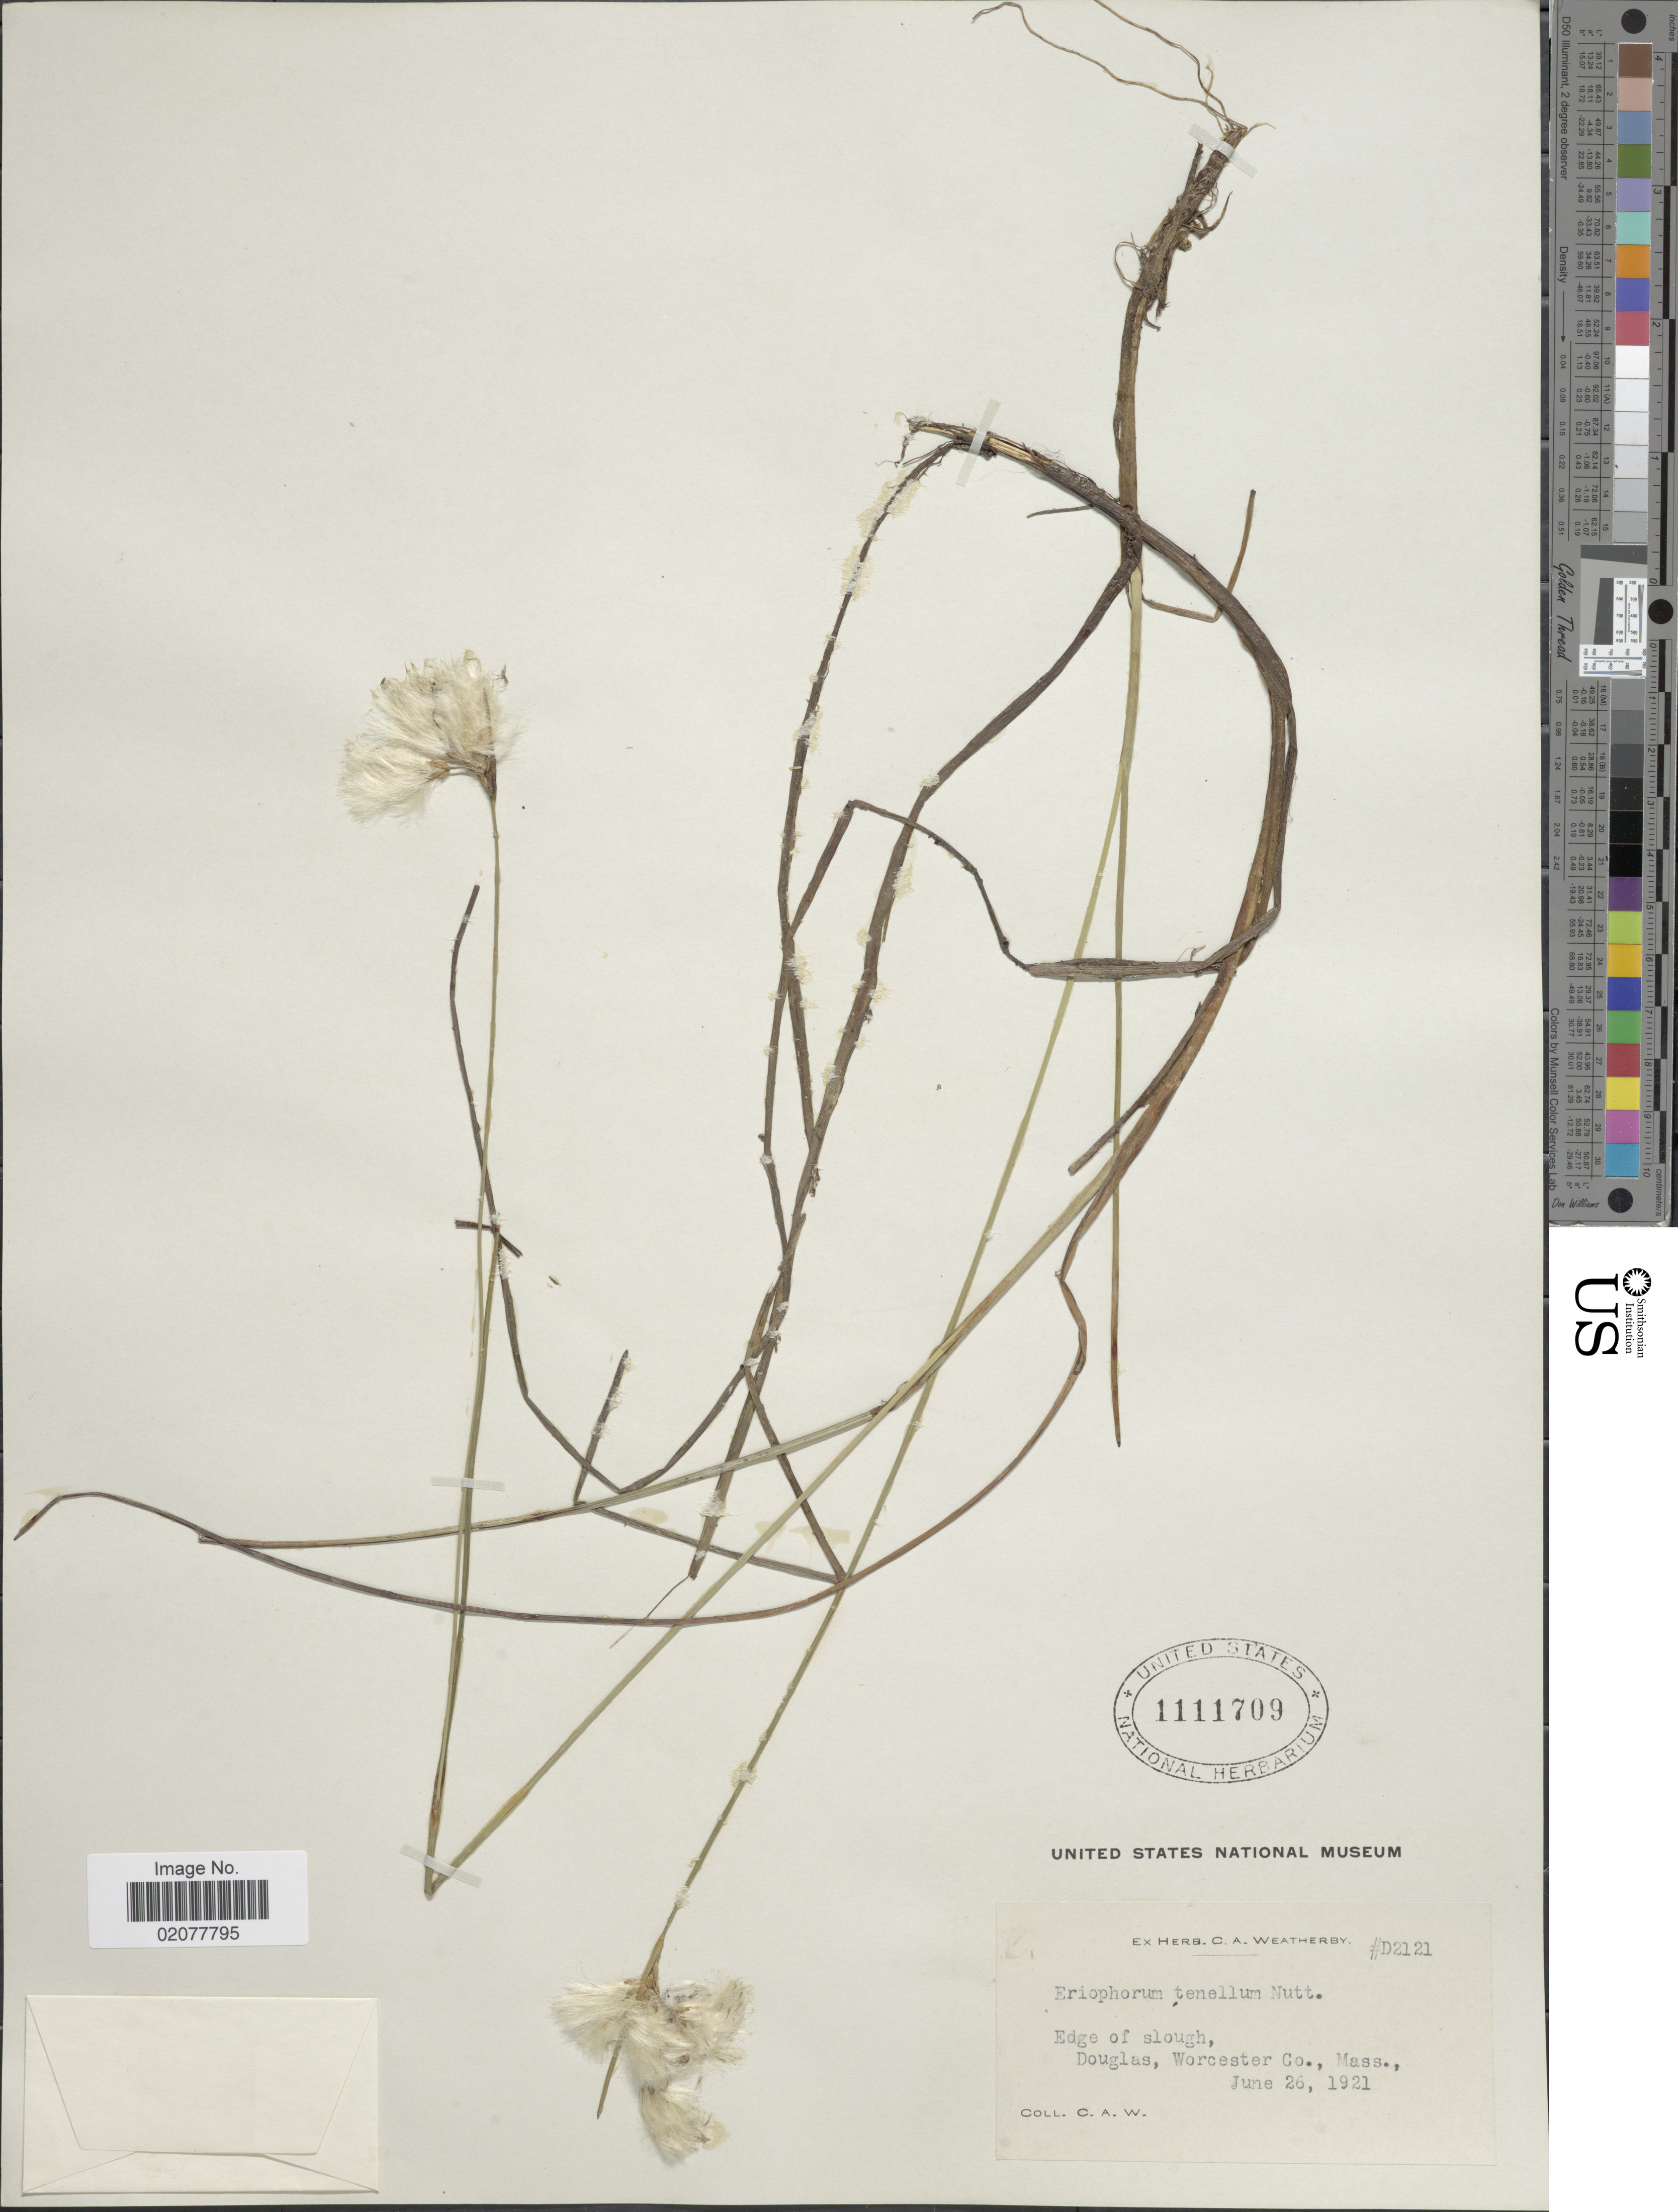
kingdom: Plantae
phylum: Tracheophyta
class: Liliopsida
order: Poales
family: Cyperaceae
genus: Eriophorum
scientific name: Eriophorum tenellum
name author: Nutt.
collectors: Ex herb. C. A. Weatherby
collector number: D2121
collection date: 1921-06-26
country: United States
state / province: Massachusetts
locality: Edge of sough, Douglas, Worcester Co., Mass.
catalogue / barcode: US 1111709